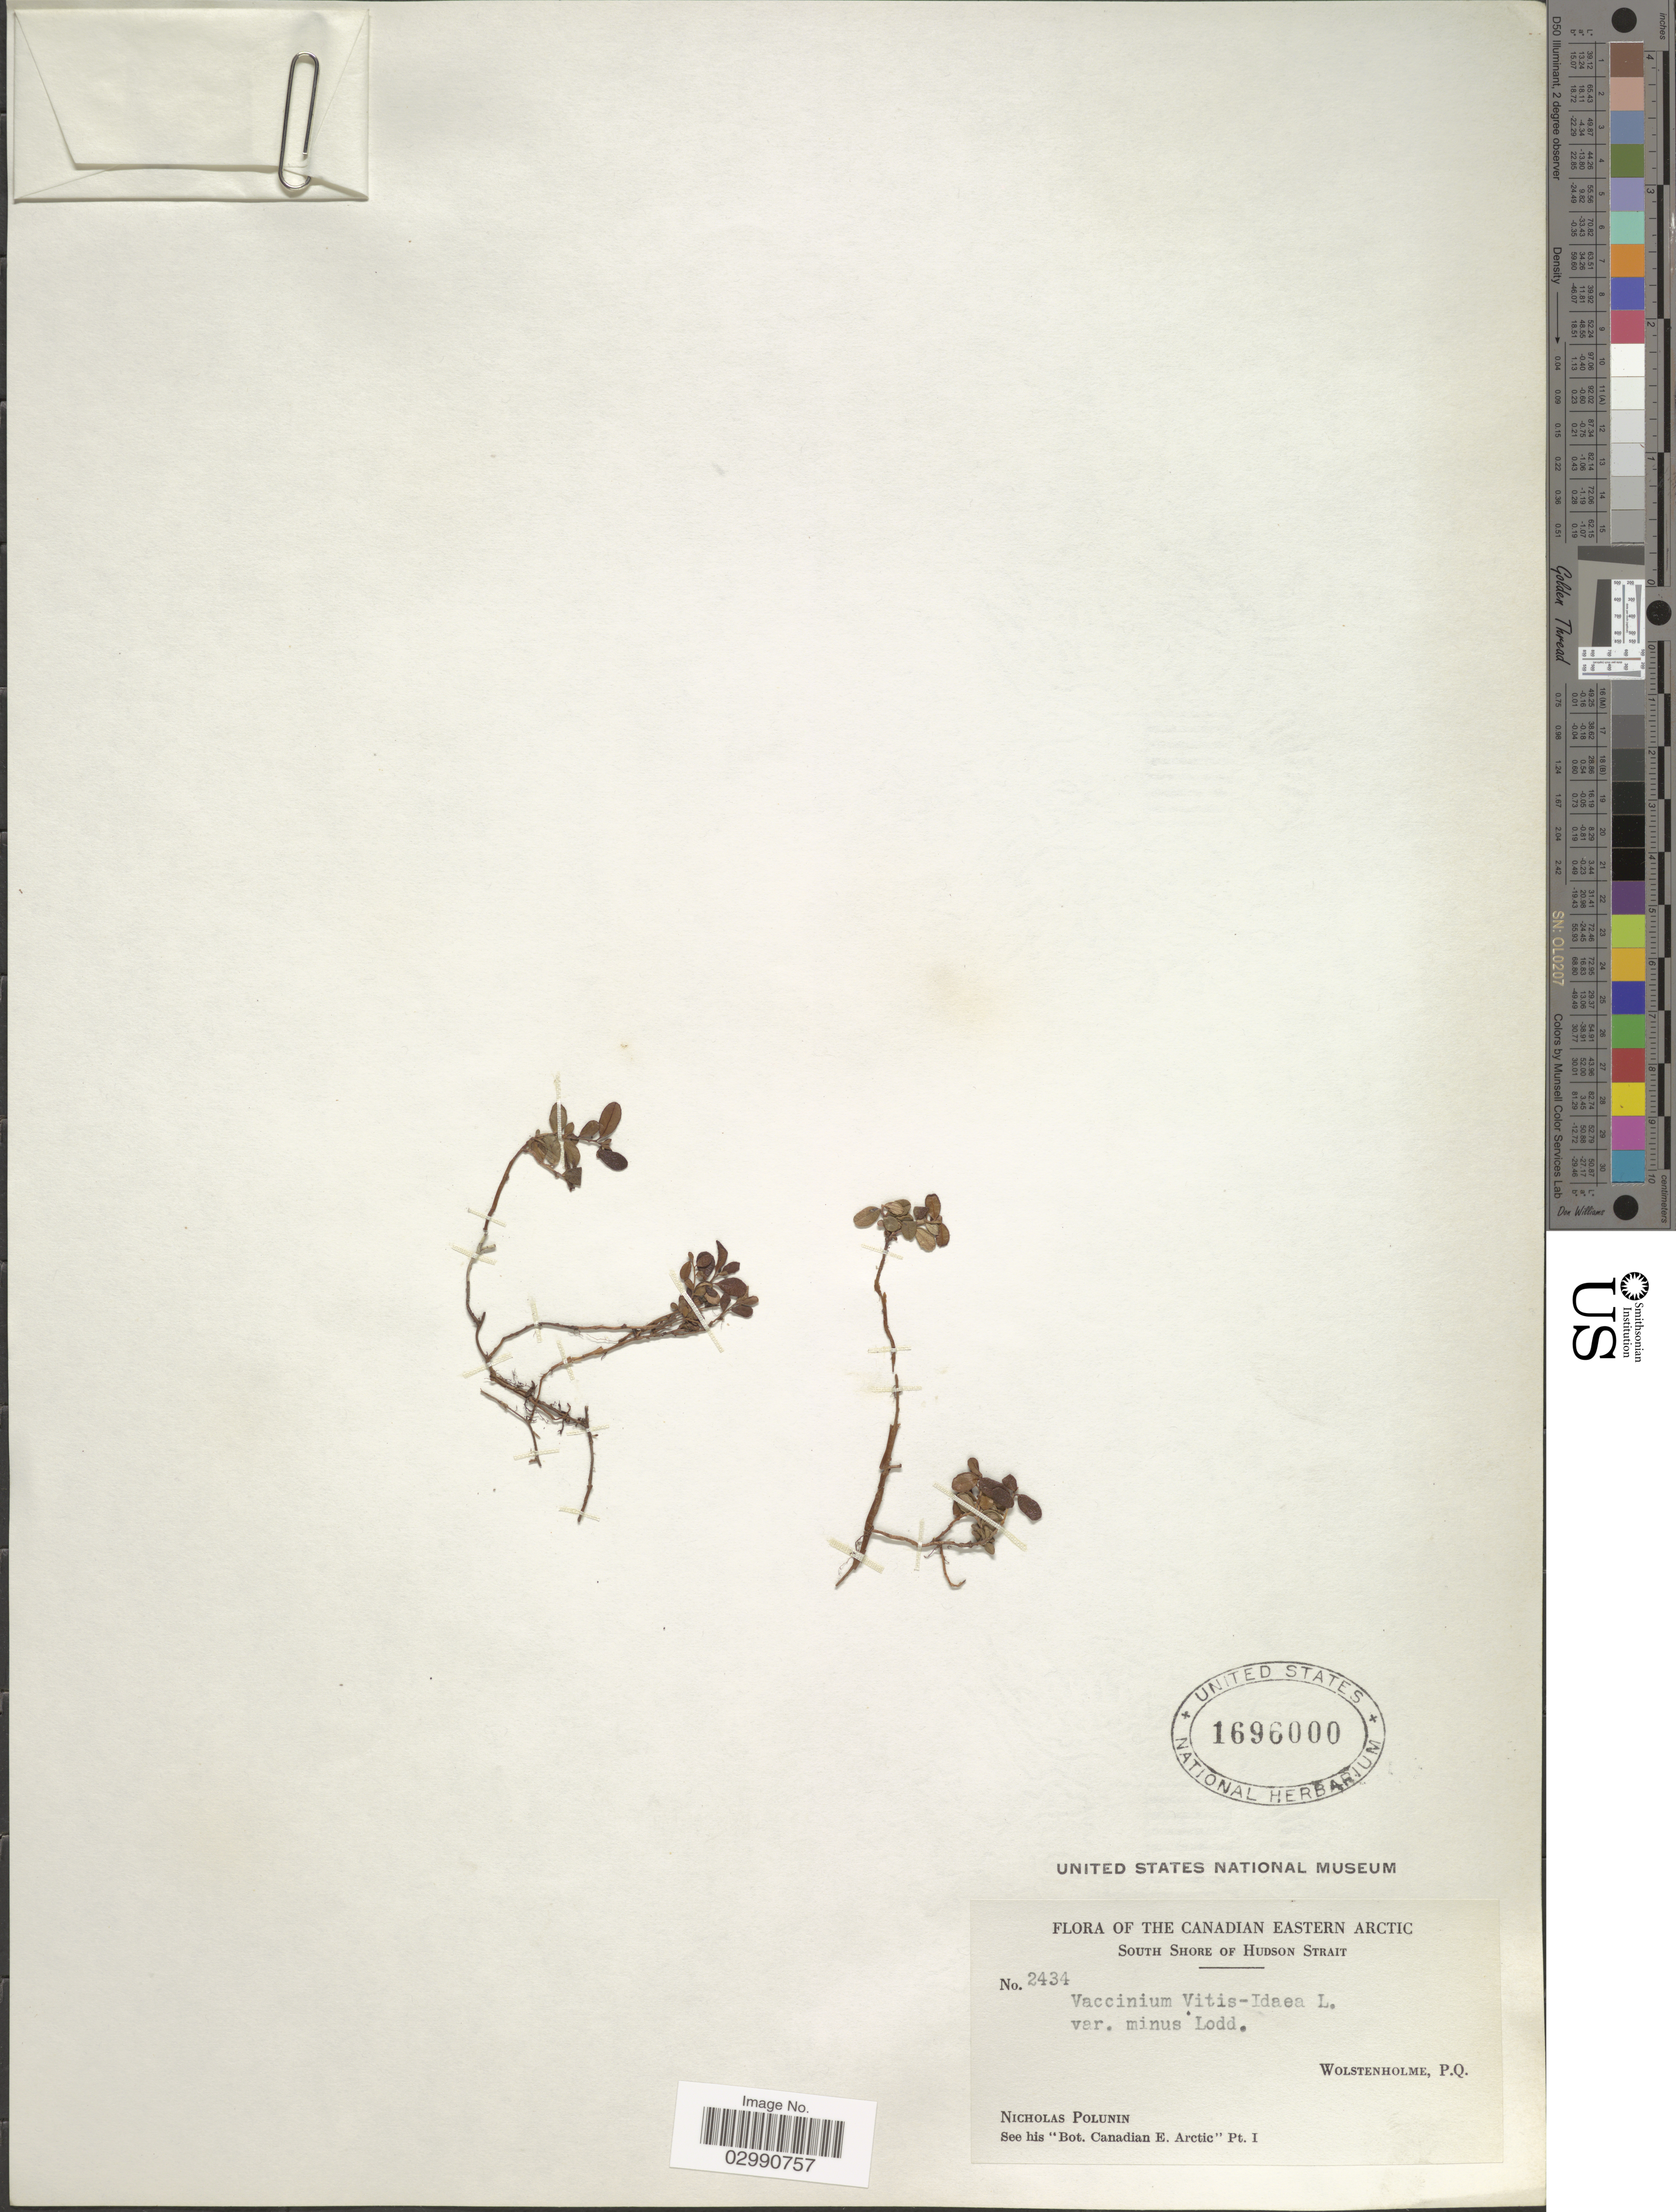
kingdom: Plantae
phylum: Tracheophyta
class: Magnoliopsida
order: Ericales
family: Ericaceae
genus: Vaccinium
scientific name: Vaccinium vitis-idaea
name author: L.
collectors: N. V. Polunin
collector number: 2434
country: Canada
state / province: Quebec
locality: The Canadian Eastern Arctic, South Shore of Hudson Strait, Wolstenholme, P.Q.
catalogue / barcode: US 1696000